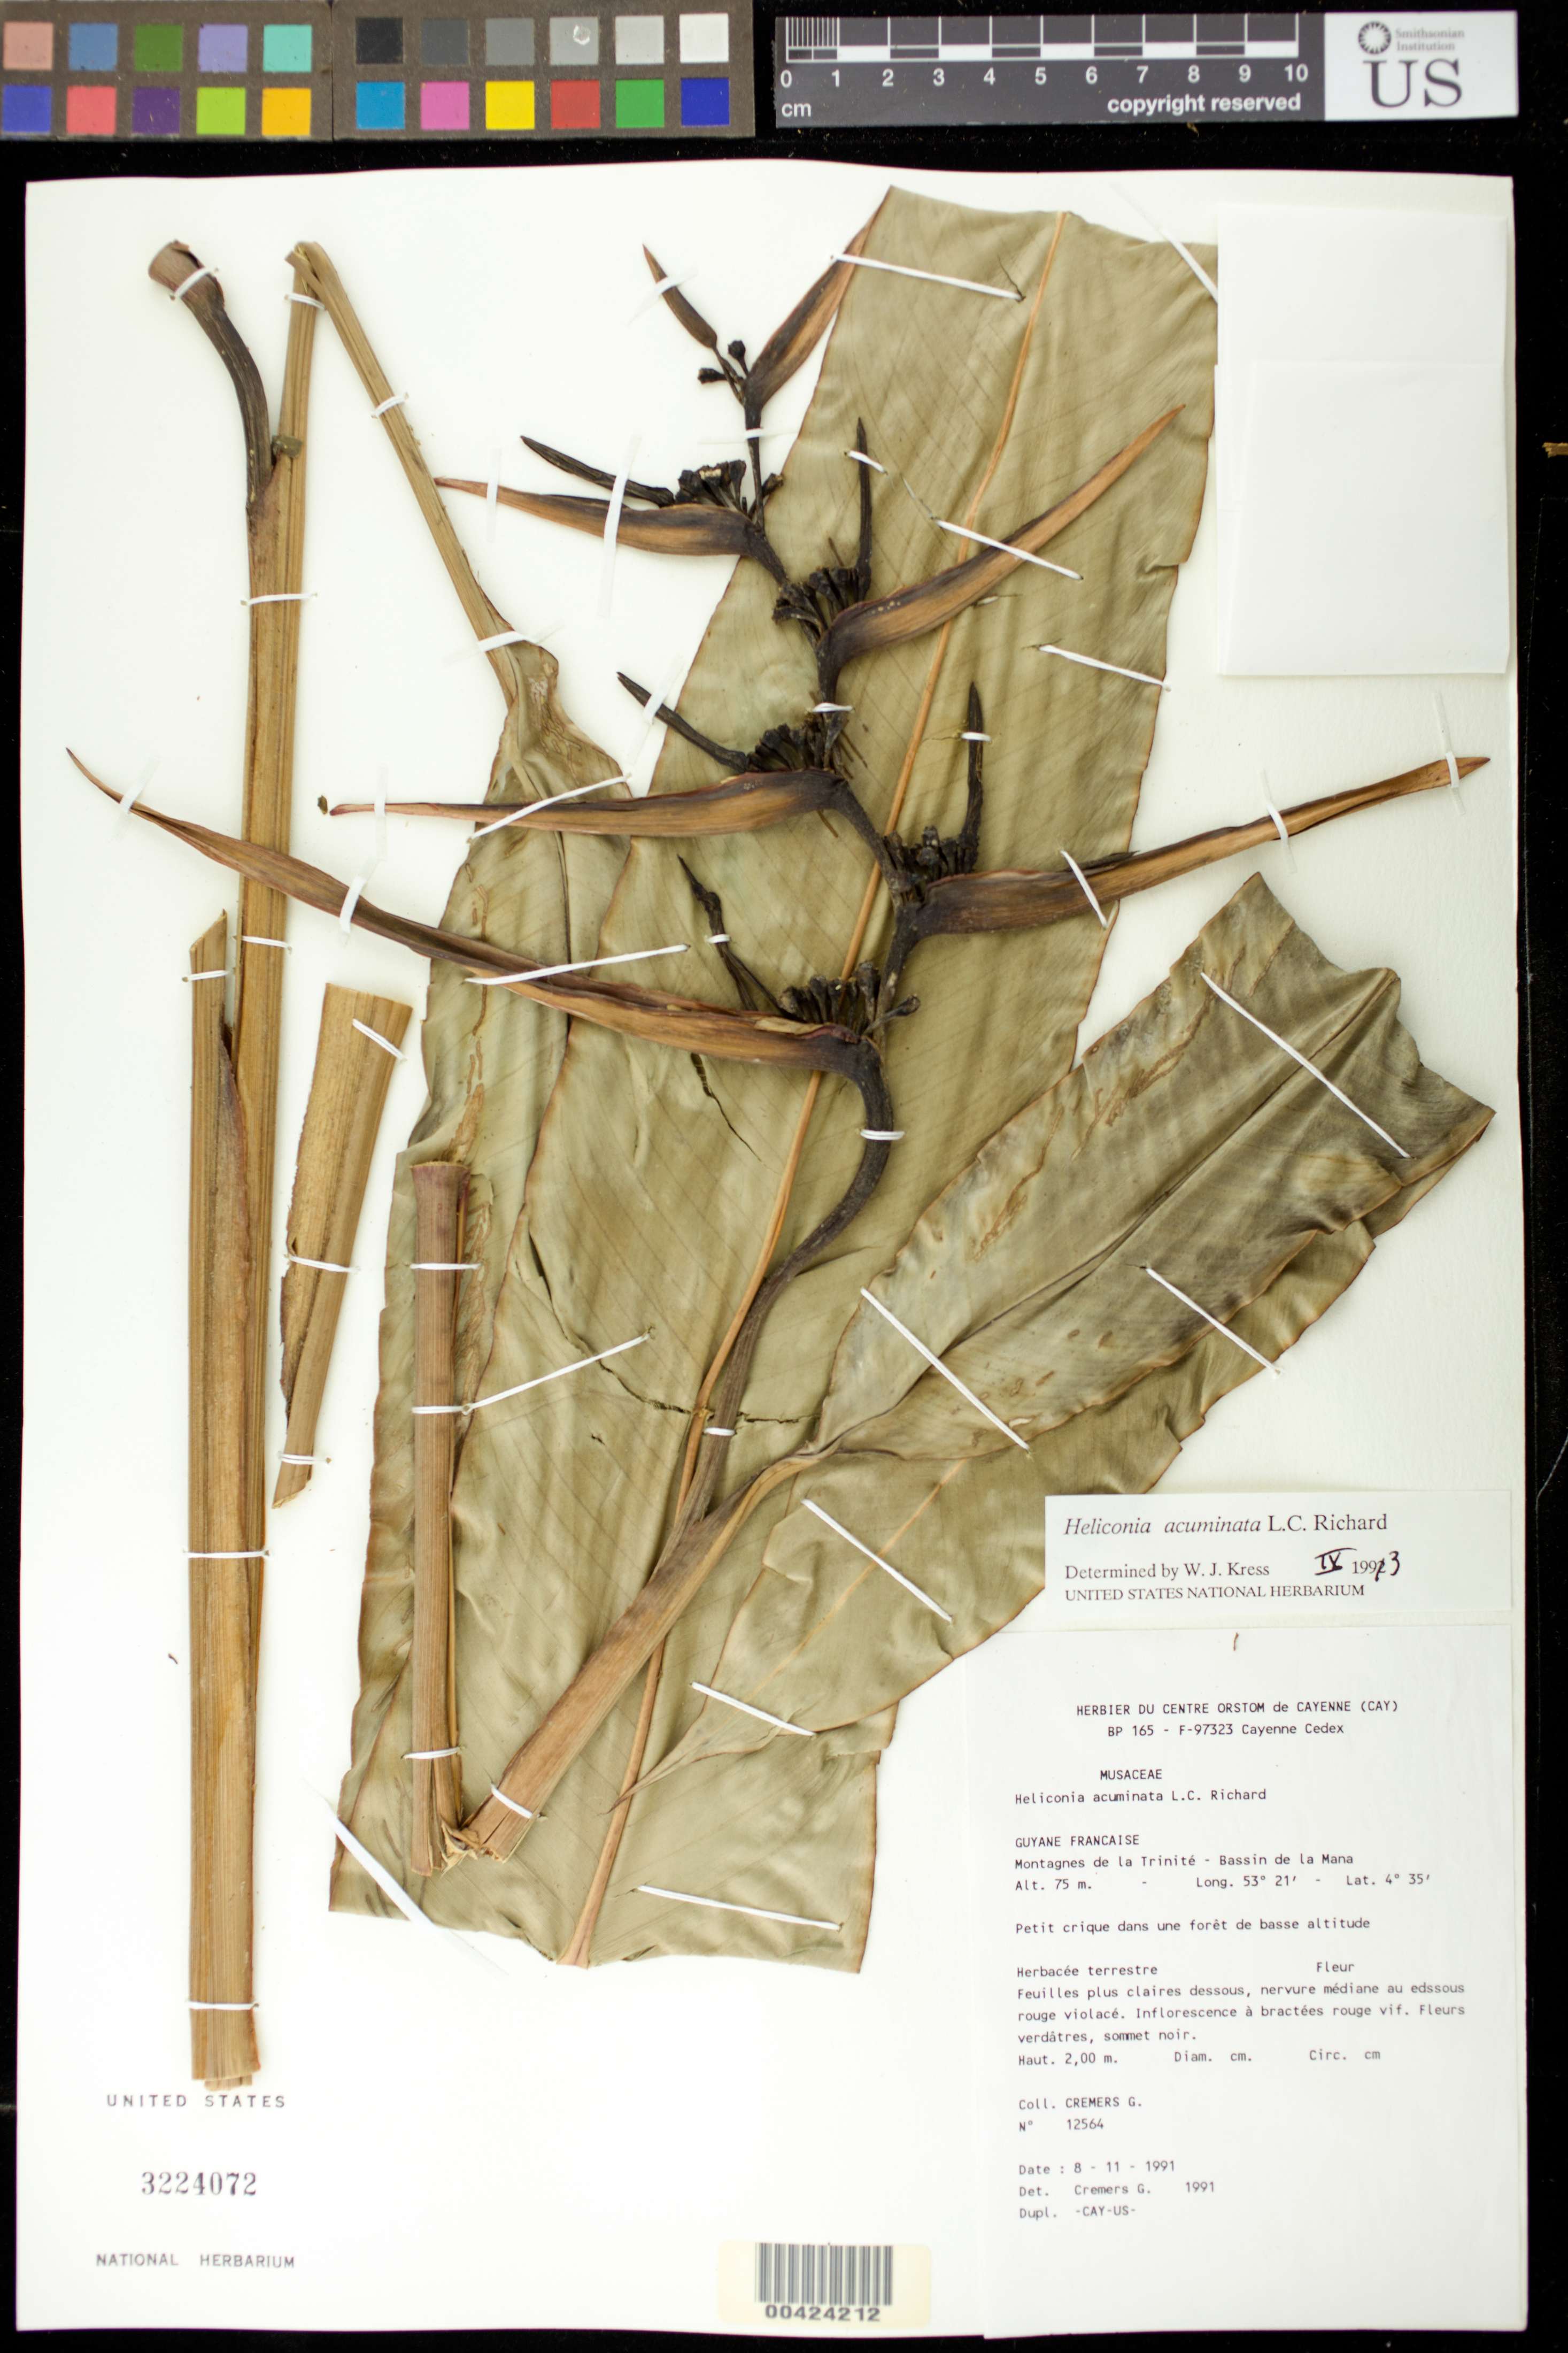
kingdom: Plantae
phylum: Tracheophyta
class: Liliopsida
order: Zingiberales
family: Heliconiaceae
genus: Heliconia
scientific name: Heliconia acuminata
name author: A. Rich.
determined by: Kress, W. J., (US), Smithsonian Institution - National Museum of Natural History (UNITED STATES)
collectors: G. Cremers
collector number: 12564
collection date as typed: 08 Nov 1991 or 11 Aug 1991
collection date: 1991-08-11 or 1991-11-08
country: French Guiana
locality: Montagnes de la trinite - basse de la mana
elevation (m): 75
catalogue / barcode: US 3224072